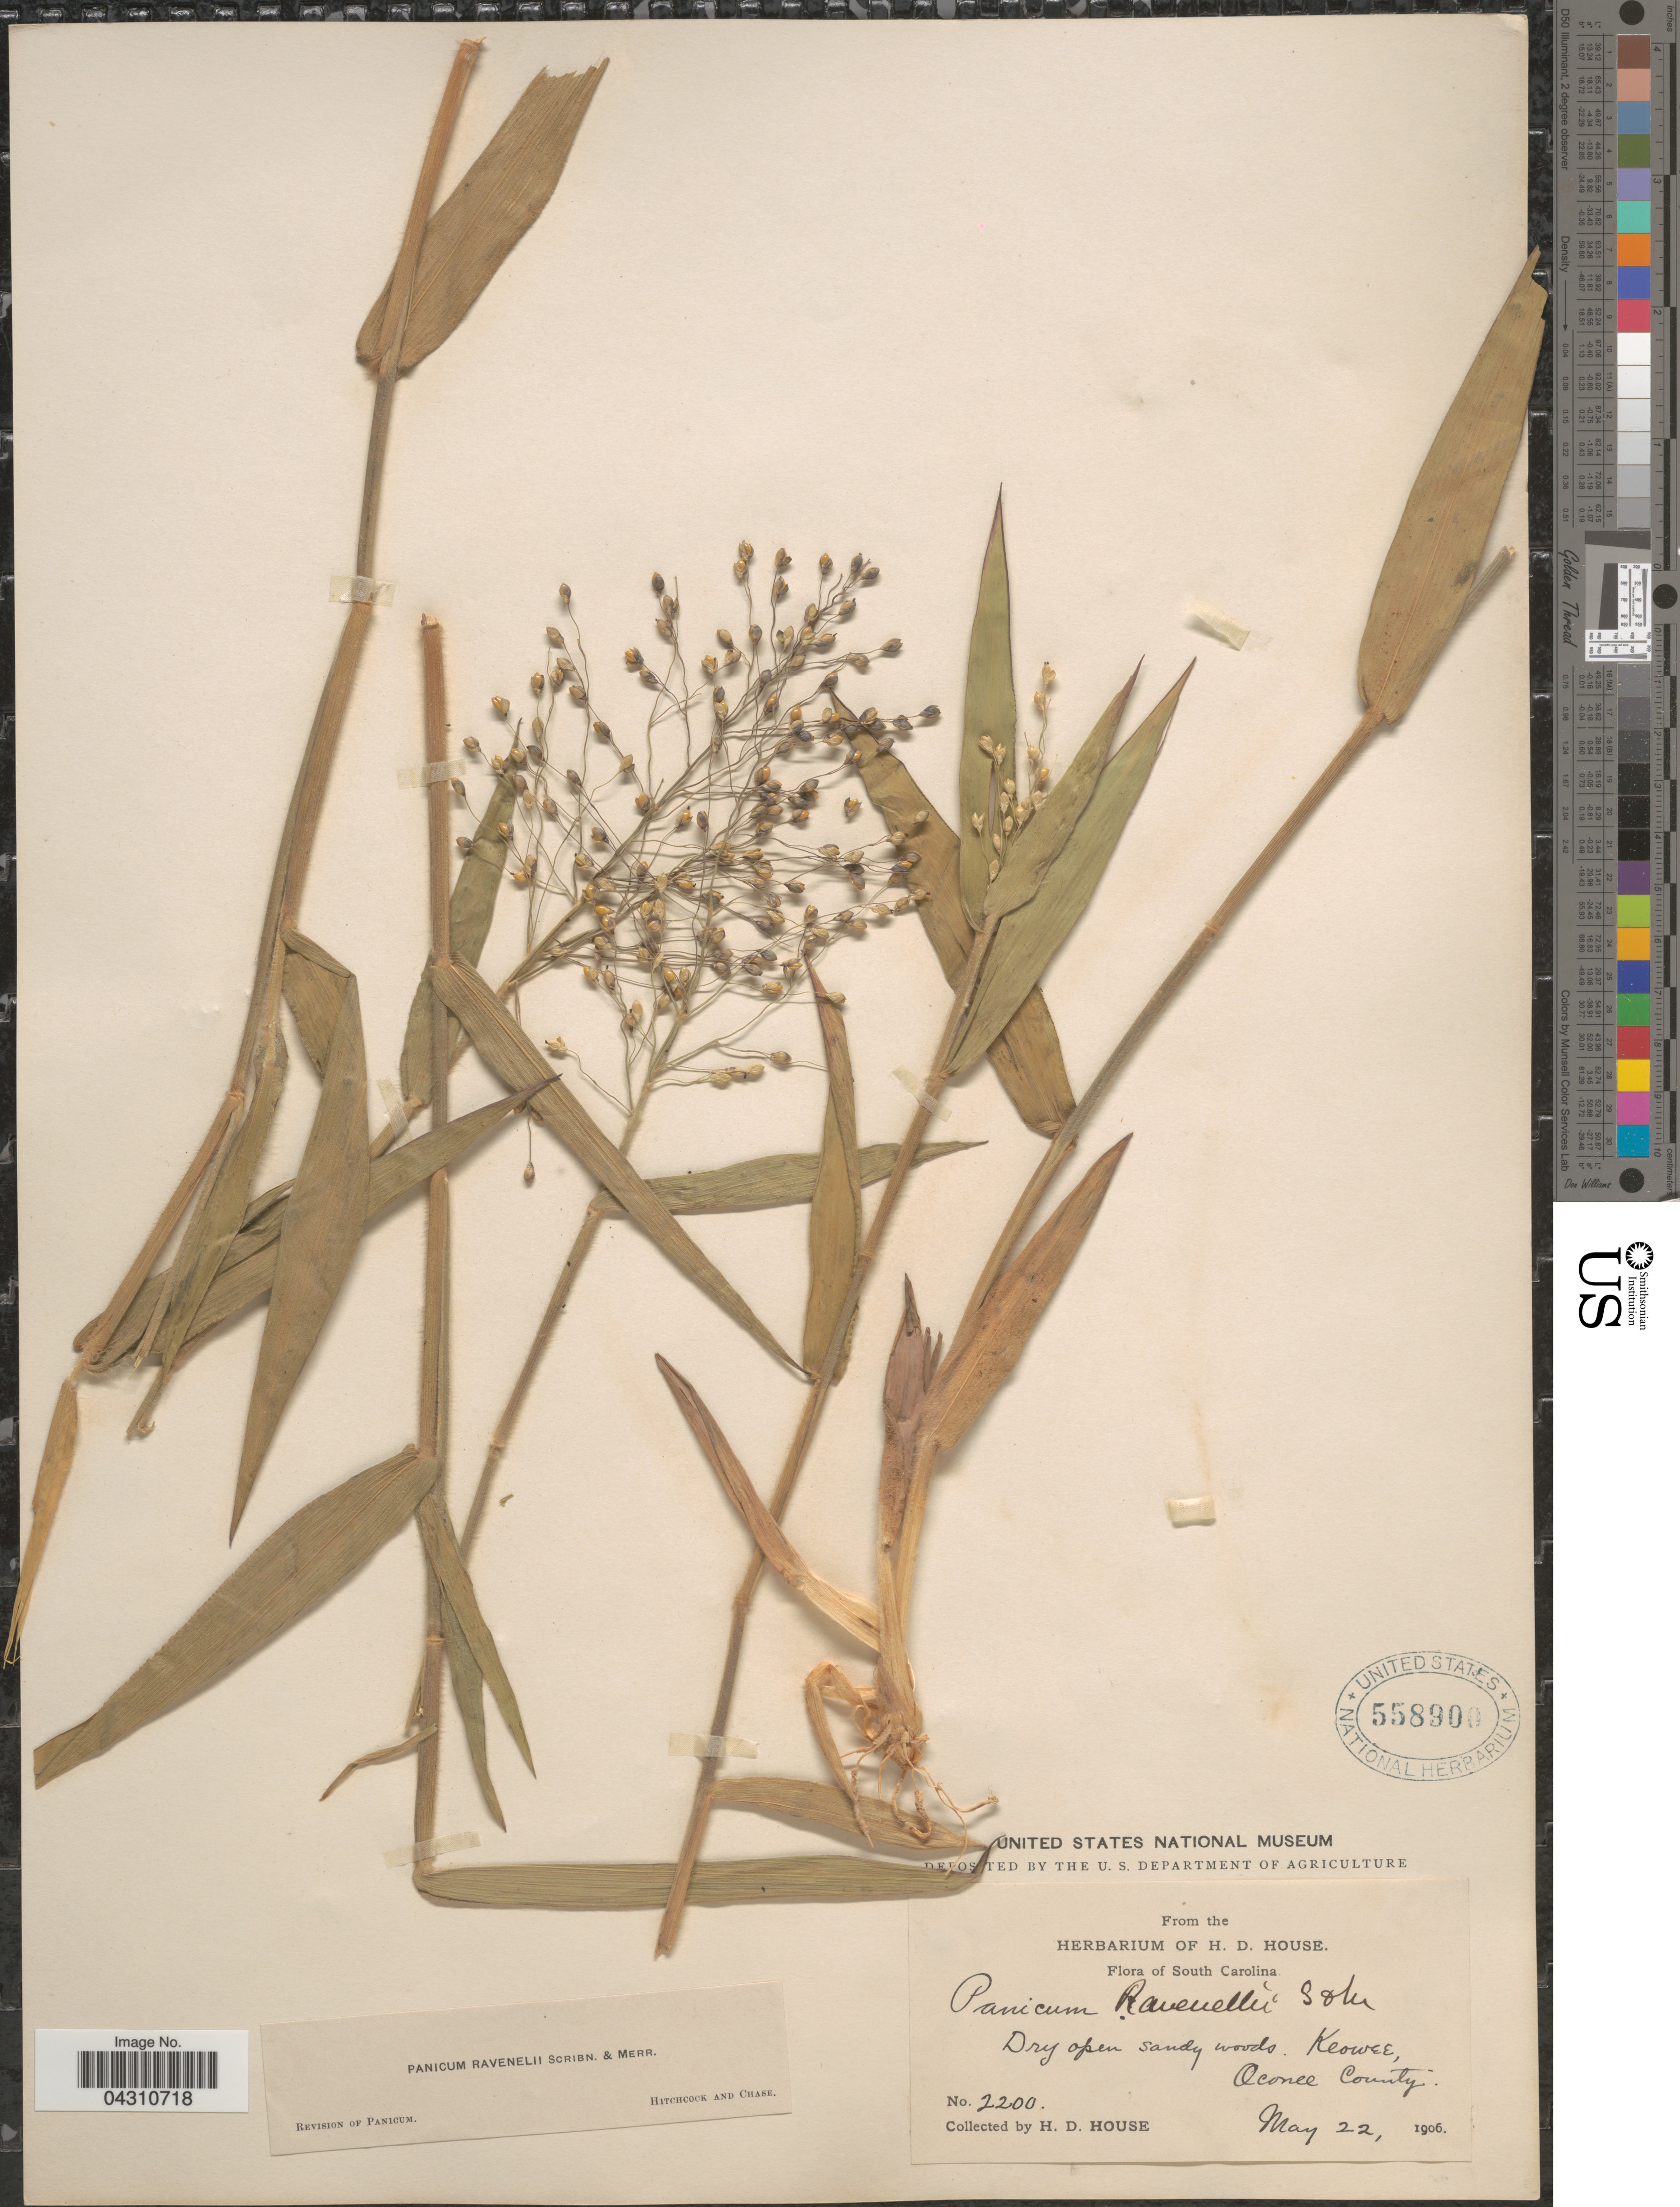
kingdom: Plantae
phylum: Tracheophyta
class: Liliopsida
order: Poales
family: Poaceae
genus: Dichanthelium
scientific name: Dichanthelium ravenelii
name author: (Scribn. & Merr.) Gould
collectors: H. D. House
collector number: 2200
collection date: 1906-05-22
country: United States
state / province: South Carolina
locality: Dry open sandy woods. Keowee, Oconee County.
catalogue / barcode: US 558900